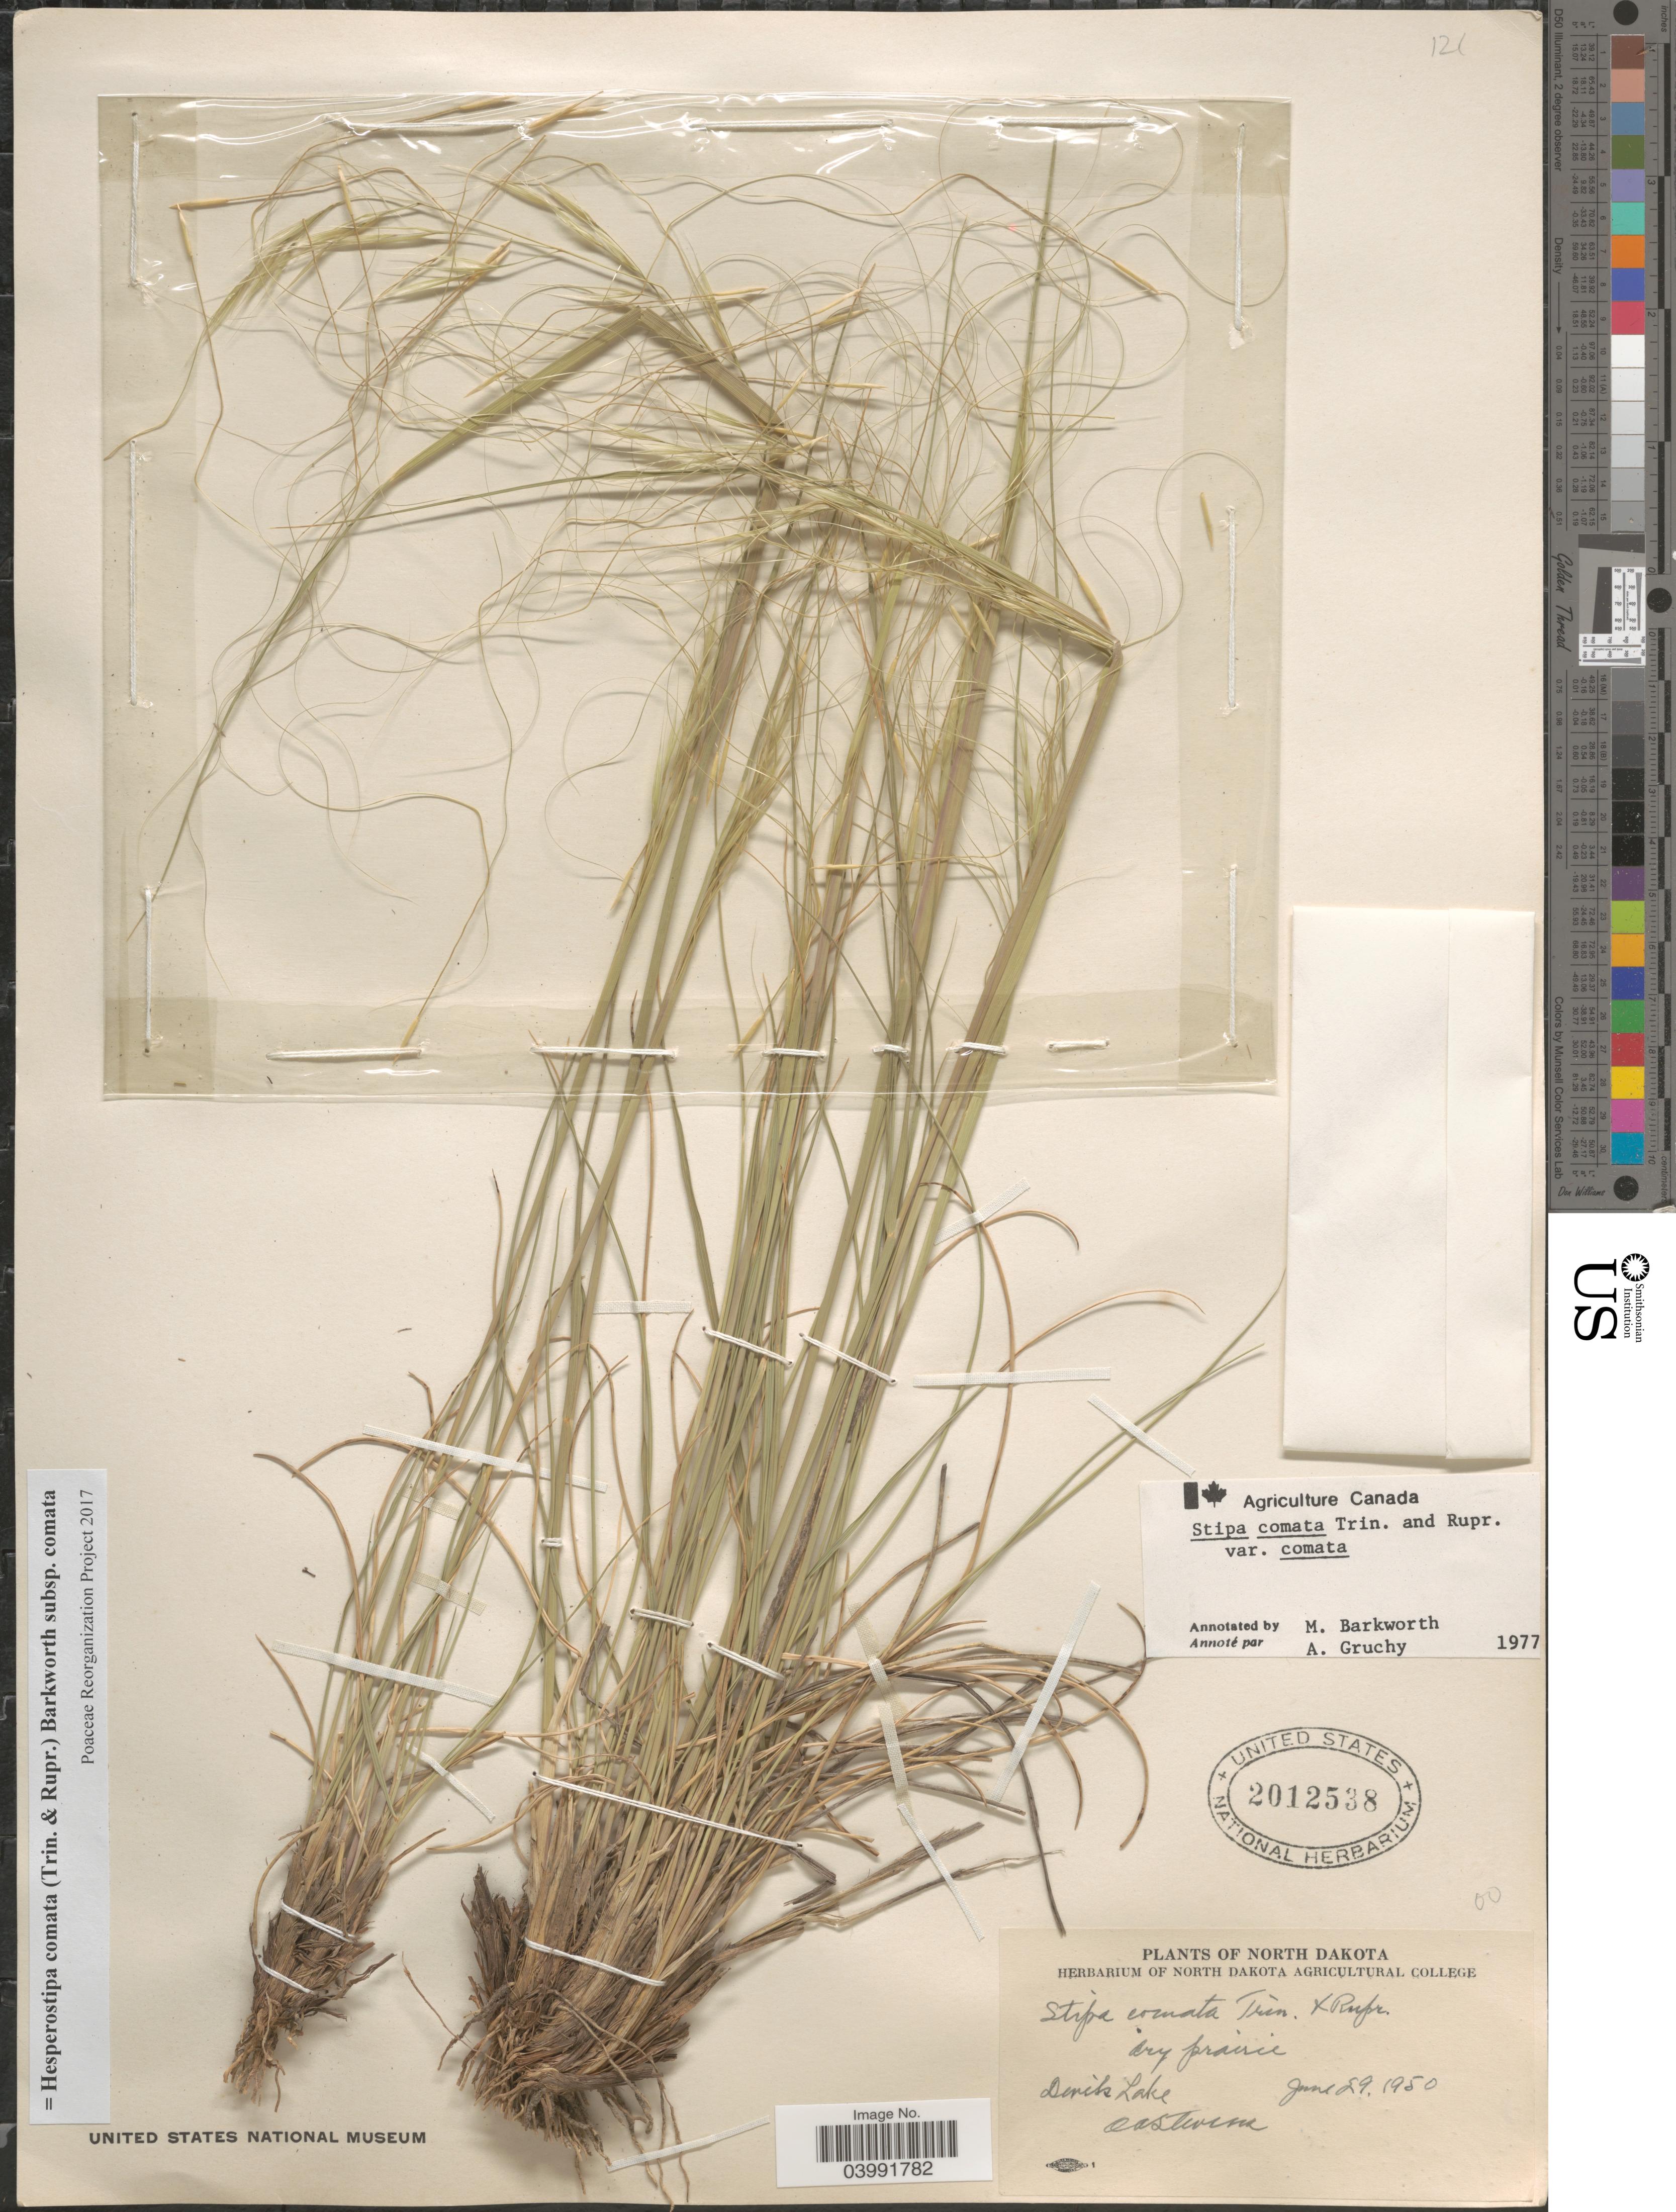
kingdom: Plantae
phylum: Tracheophyta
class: Liliopsida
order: Poales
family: Poaceae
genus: Hesperostipa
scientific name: Hesperostipa comata subsp. comata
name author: (Trin. & Rupr.) Barkworth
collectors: O. A. Stevens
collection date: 1950-06-29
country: United States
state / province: North Dakota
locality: Dry prairie. Devil's Lake.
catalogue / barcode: US 2012538